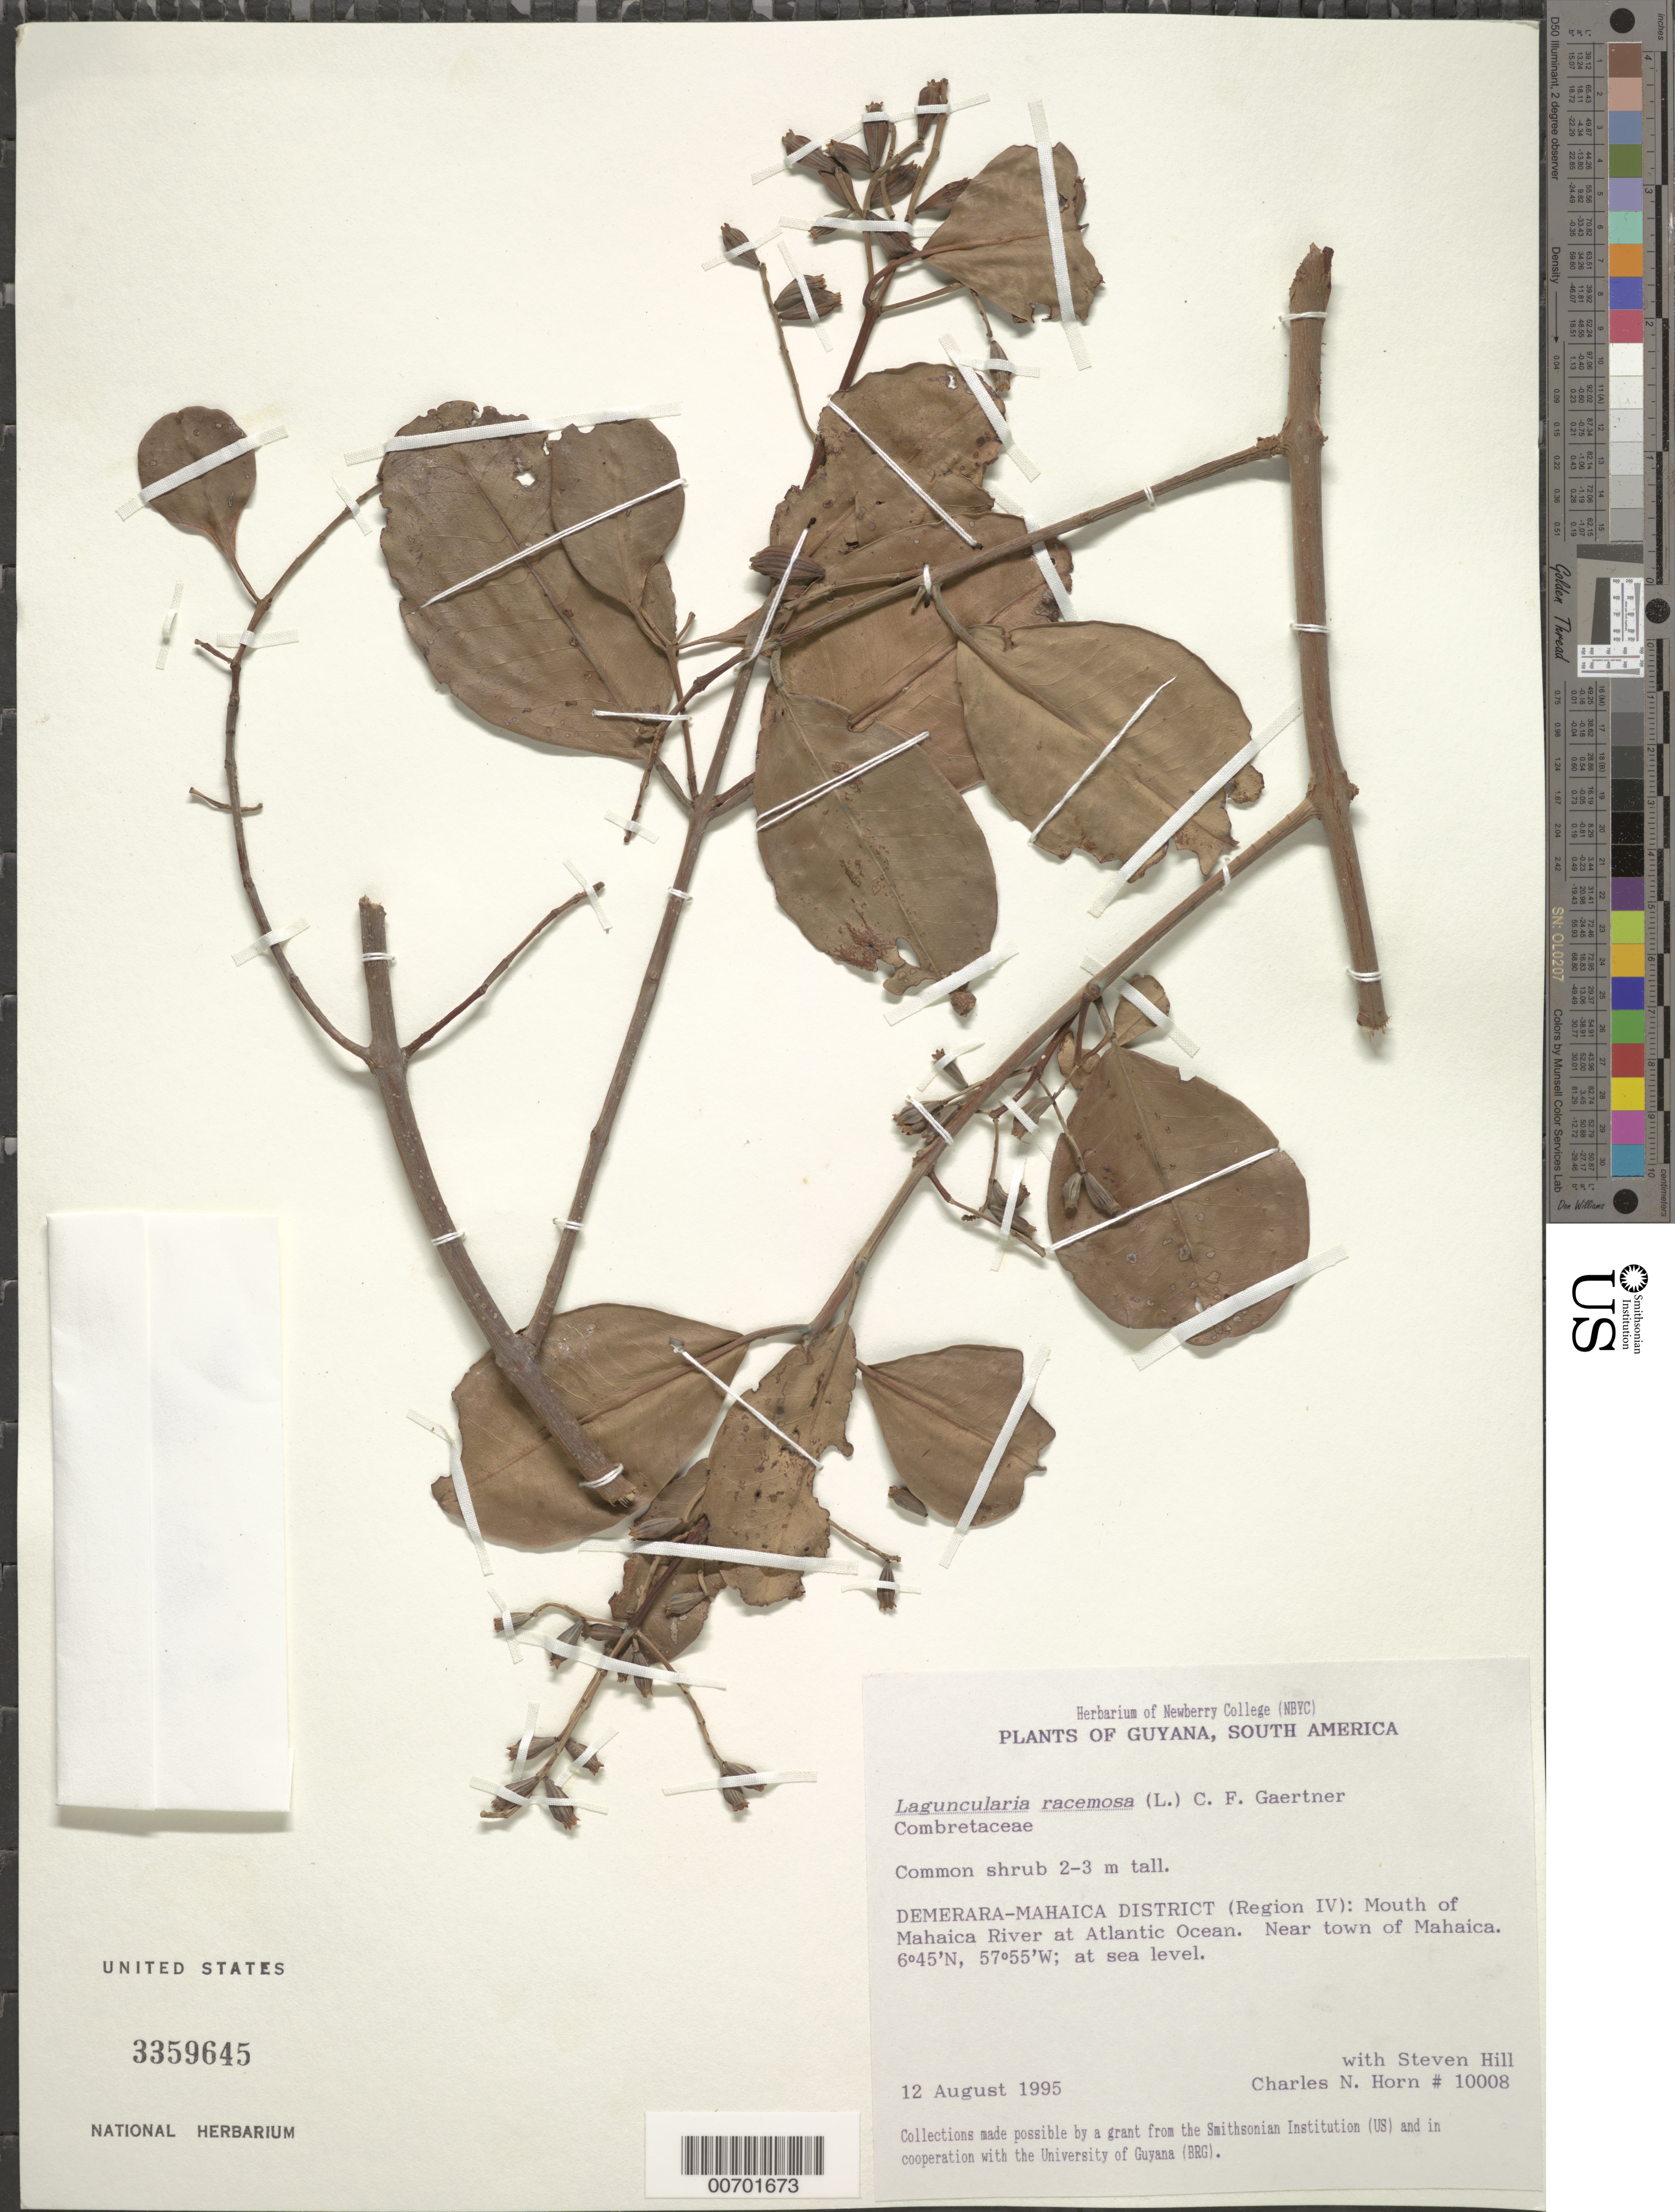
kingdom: Plantae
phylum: Tracheophyta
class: Magnoliopsida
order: Myrtales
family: Combretaceae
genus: Laguncularia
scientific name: Laguncularia racemosa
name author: (L.) C.F. Gaertn.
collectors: C. N. Horn & S. Hill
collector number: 10008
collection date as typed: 12-Aug-95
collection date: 1995-08-12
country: Guyana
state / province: Demerara-Mahaica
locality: Mahaica R., mouth at Atlantic Ocean, near town of Mahaica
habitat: Mouth of R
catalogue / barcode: US 3359645